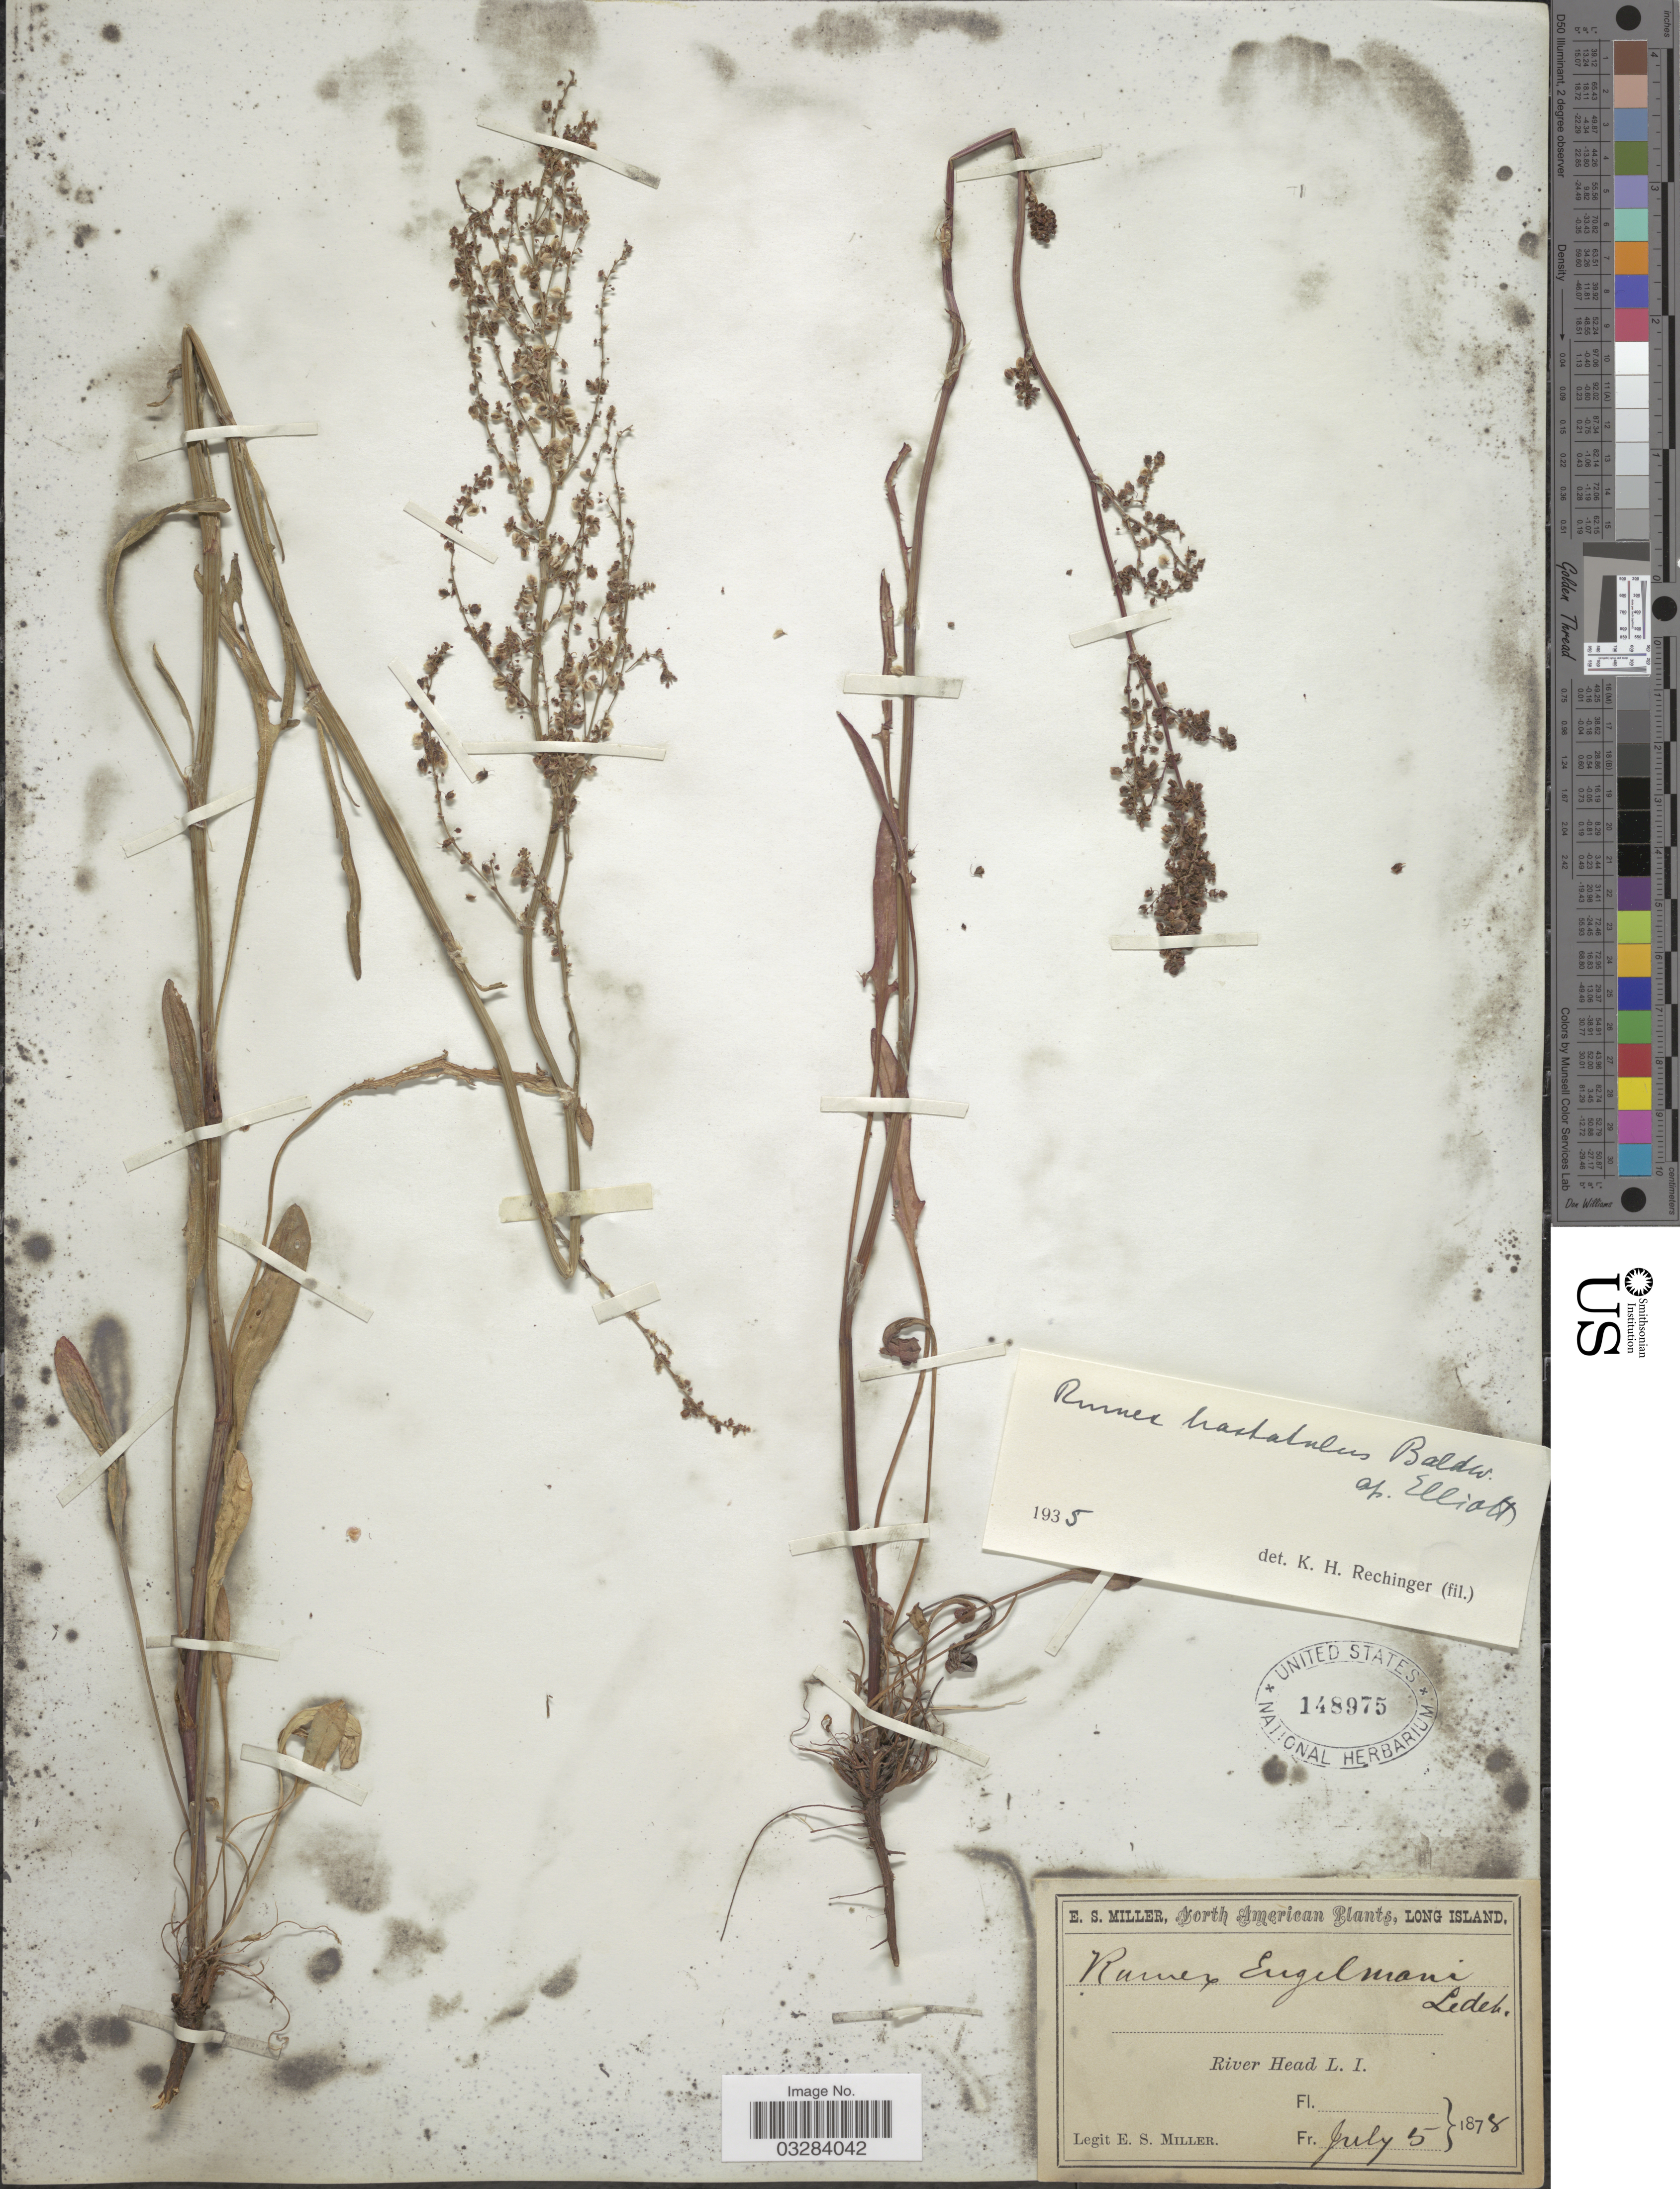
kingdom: Plantae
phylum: Tracheophyta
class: Magnoliopsida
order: Caryophyllales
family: Polygonaceae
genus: Rumex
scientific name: Rumex hastatulus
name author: Baldwin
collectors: E. S. Miller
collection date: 1878-07-05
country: United States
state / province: New York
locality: Long Islands. River Head L. I.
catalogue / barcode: US 148975